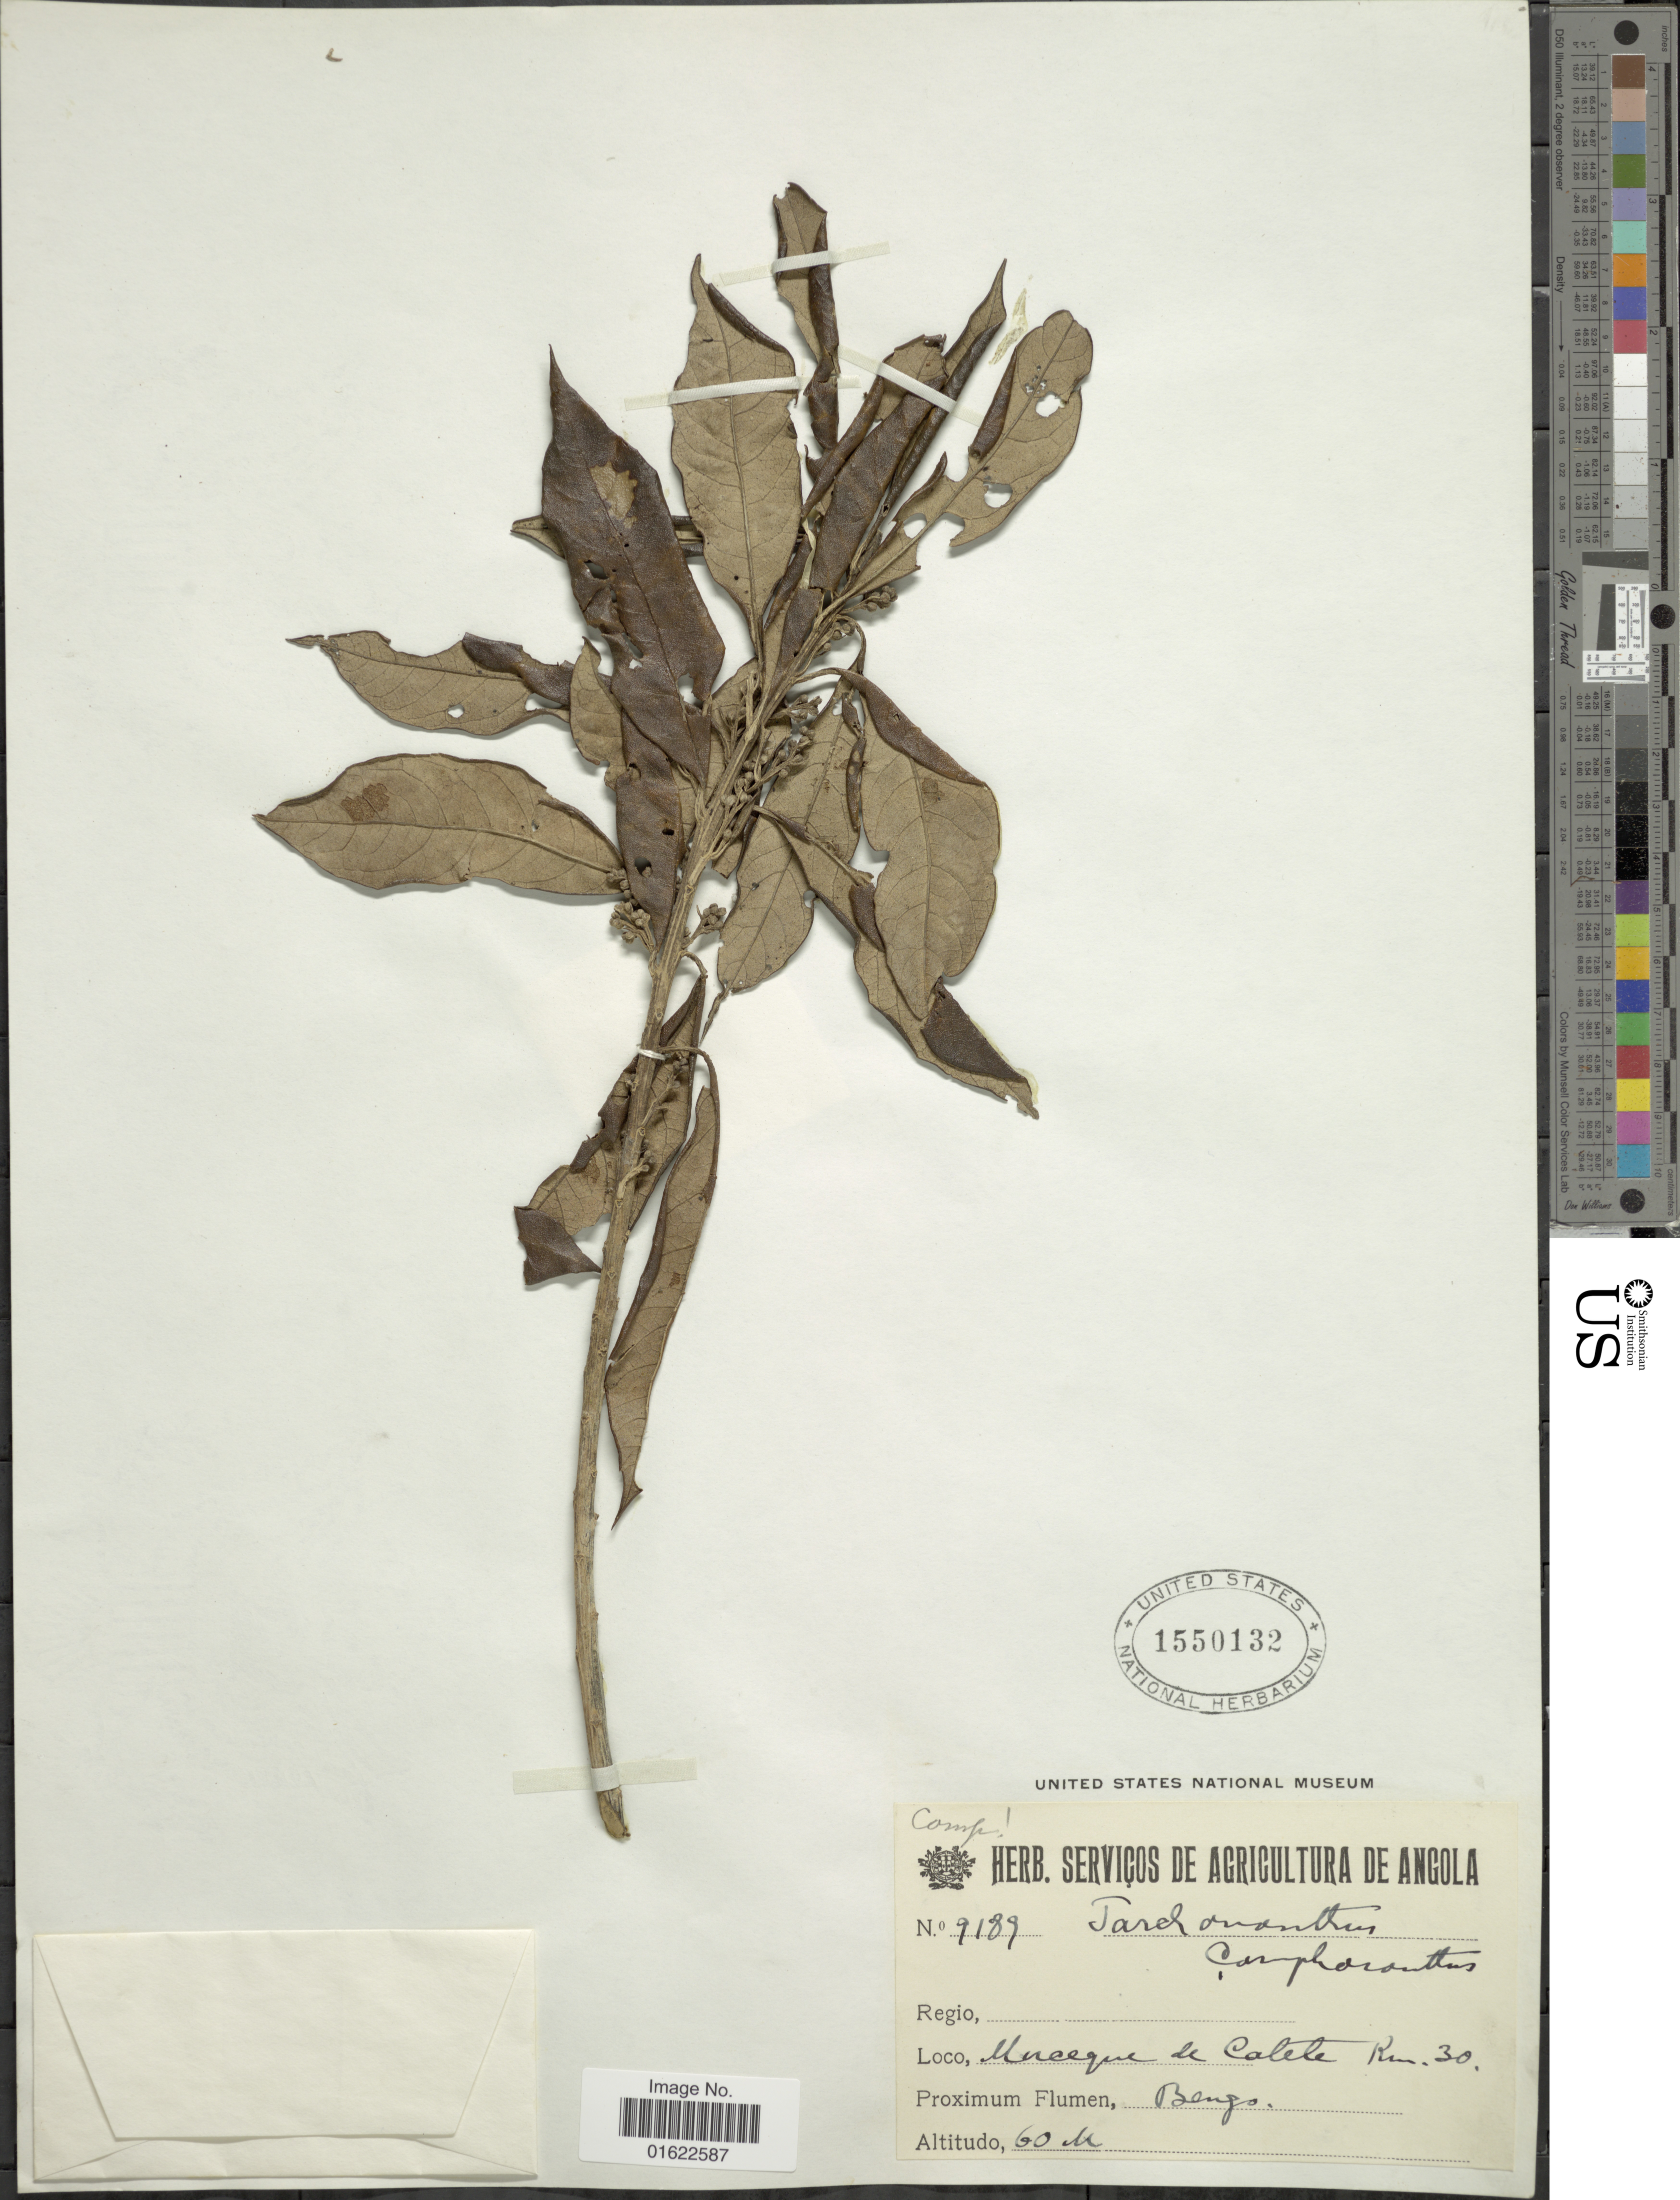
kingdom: Plantae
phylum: Tracheophyta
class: Magnoliopsida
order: Asterales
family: Asteraceae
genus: Tarchonanthus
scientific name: Tarchonanthus camphoratus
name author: L.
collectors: ex herb. Servicos de Agricultura de Angola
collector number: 9189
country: Angola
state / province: Bengo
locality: Unceque de Calete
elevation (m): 60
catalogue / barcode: US 1550132